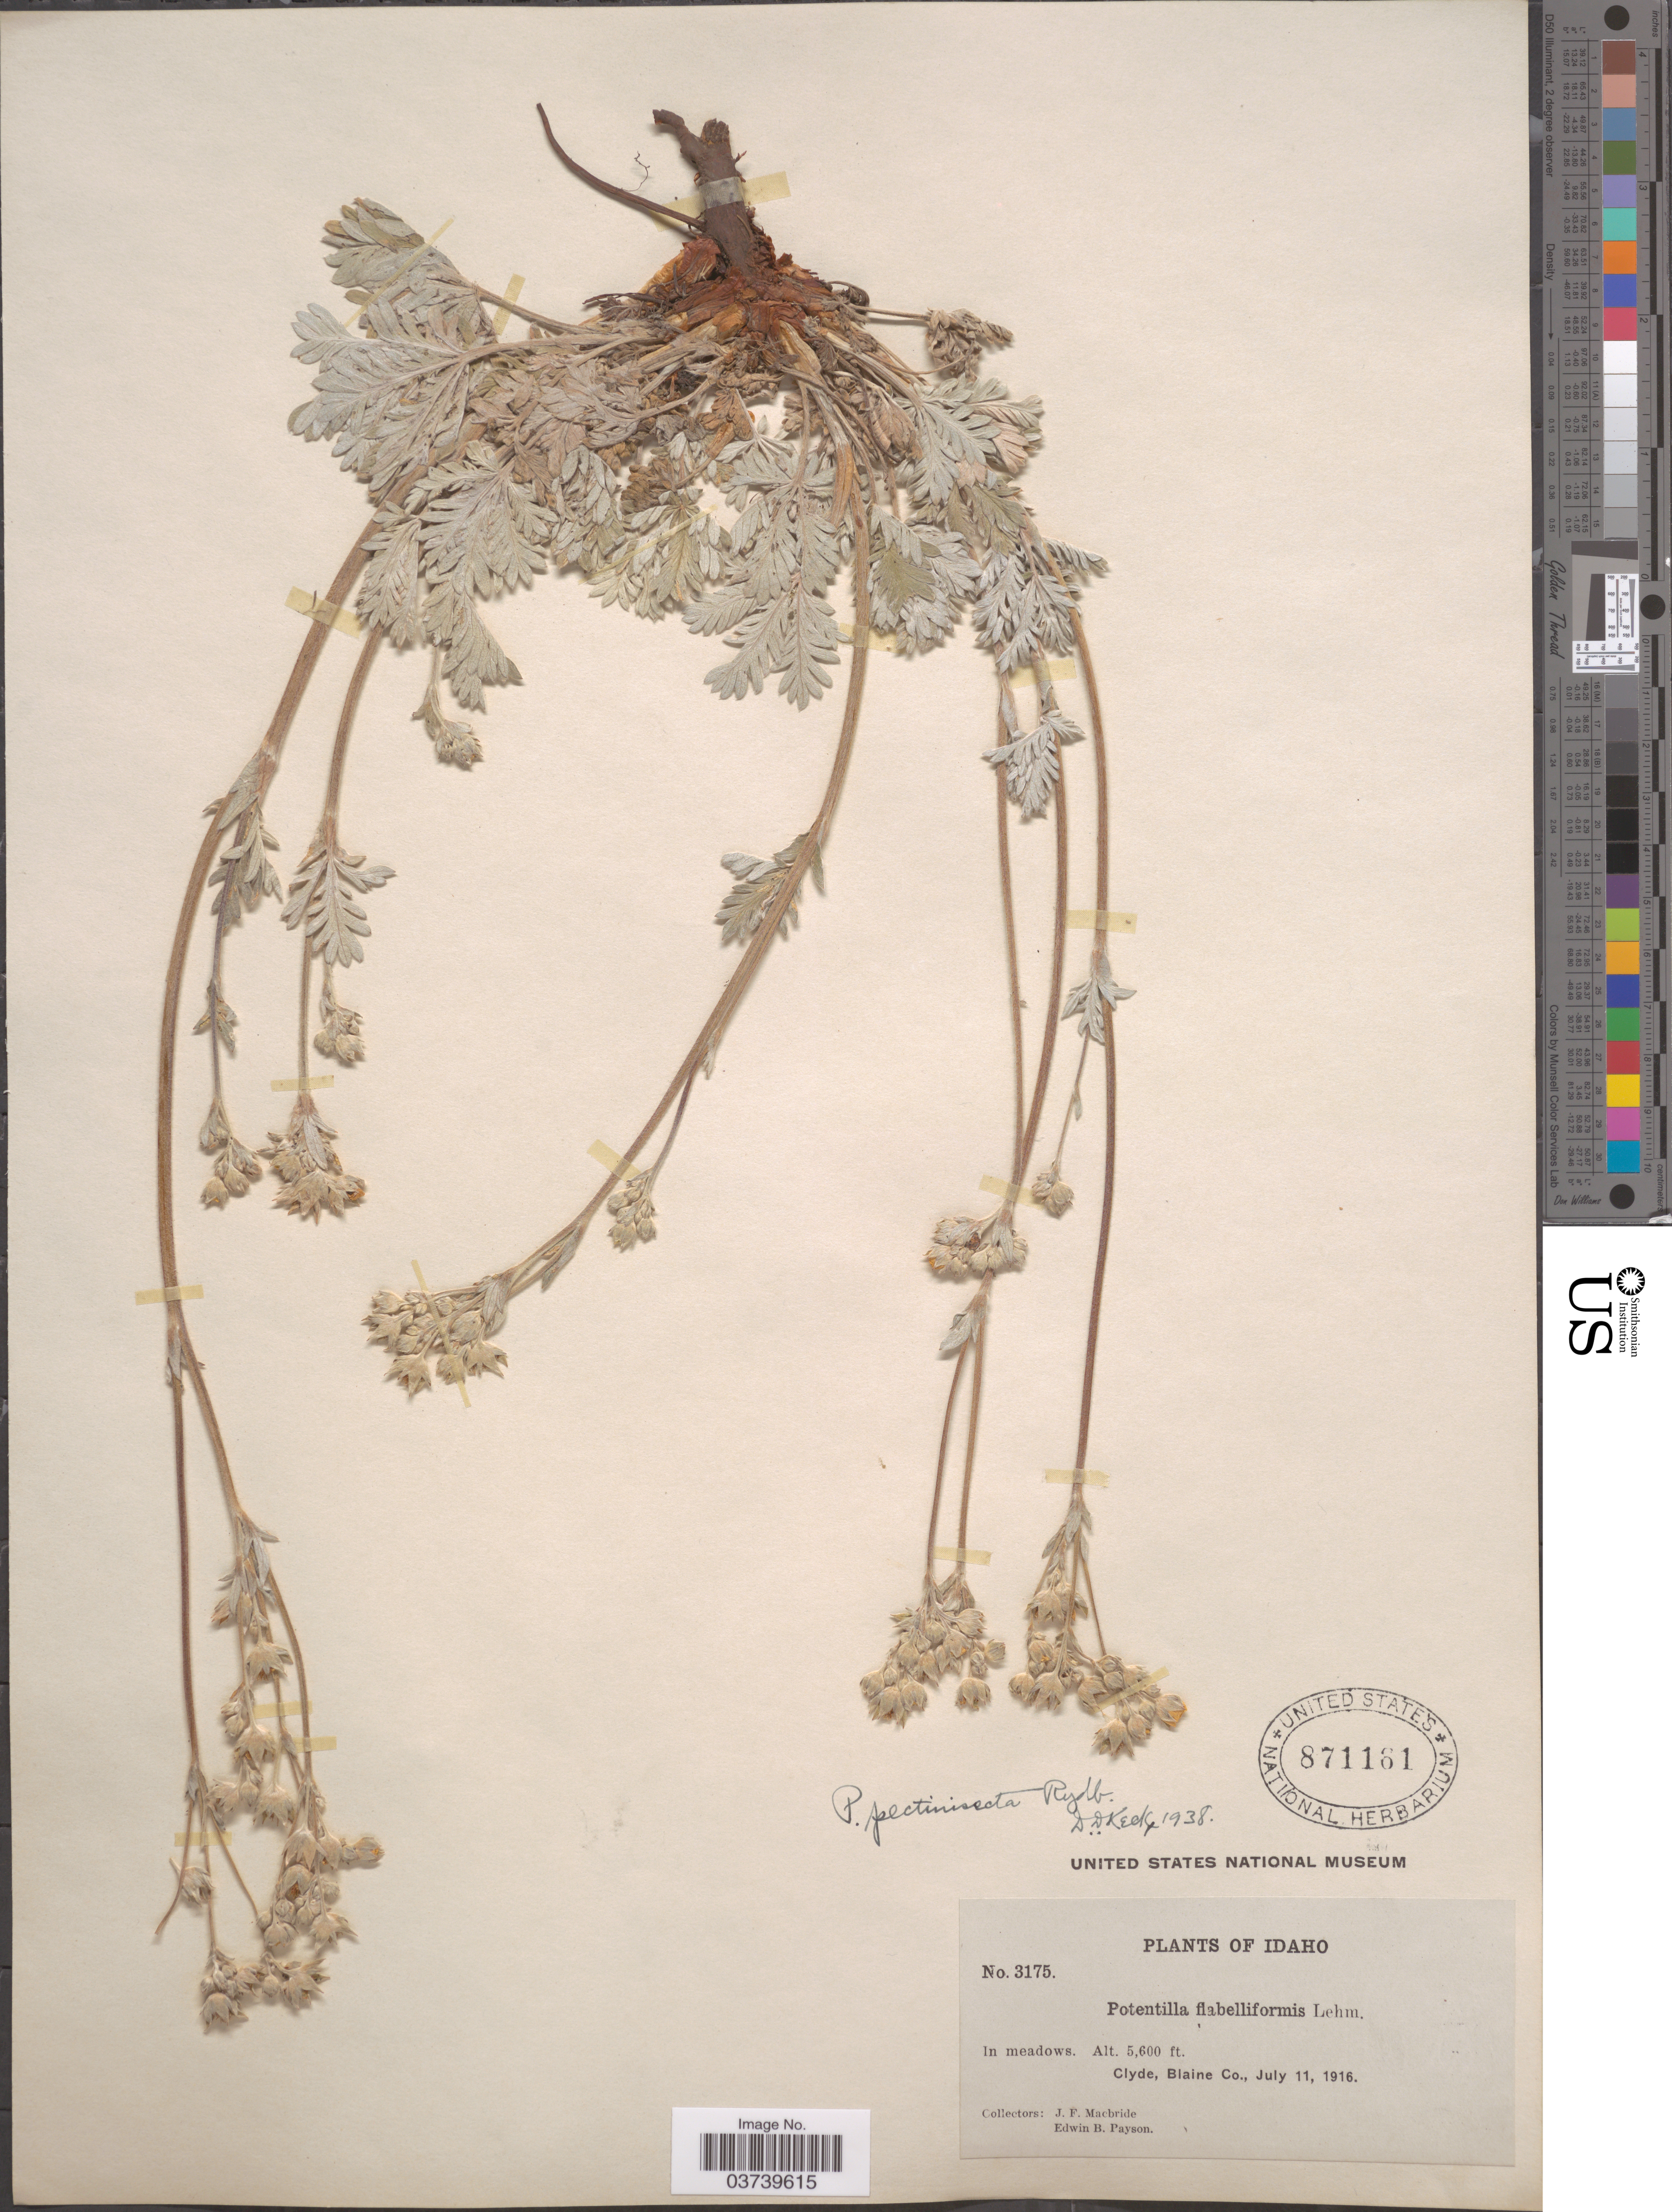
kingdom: Plantae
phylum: Tracheophyta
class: Magnoliopsida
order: Rosales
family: Rosaceae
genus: Potentilla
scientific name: Potentilla gracilis var. elmeri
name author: (Rydb.) Jeps.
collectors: J. F. Macbride & E. B. Payson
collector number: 3175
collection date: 1916-07-11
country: United States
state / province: Idaho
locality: Clyde, Blaine Co.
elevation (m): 1707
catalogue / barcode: US 871161